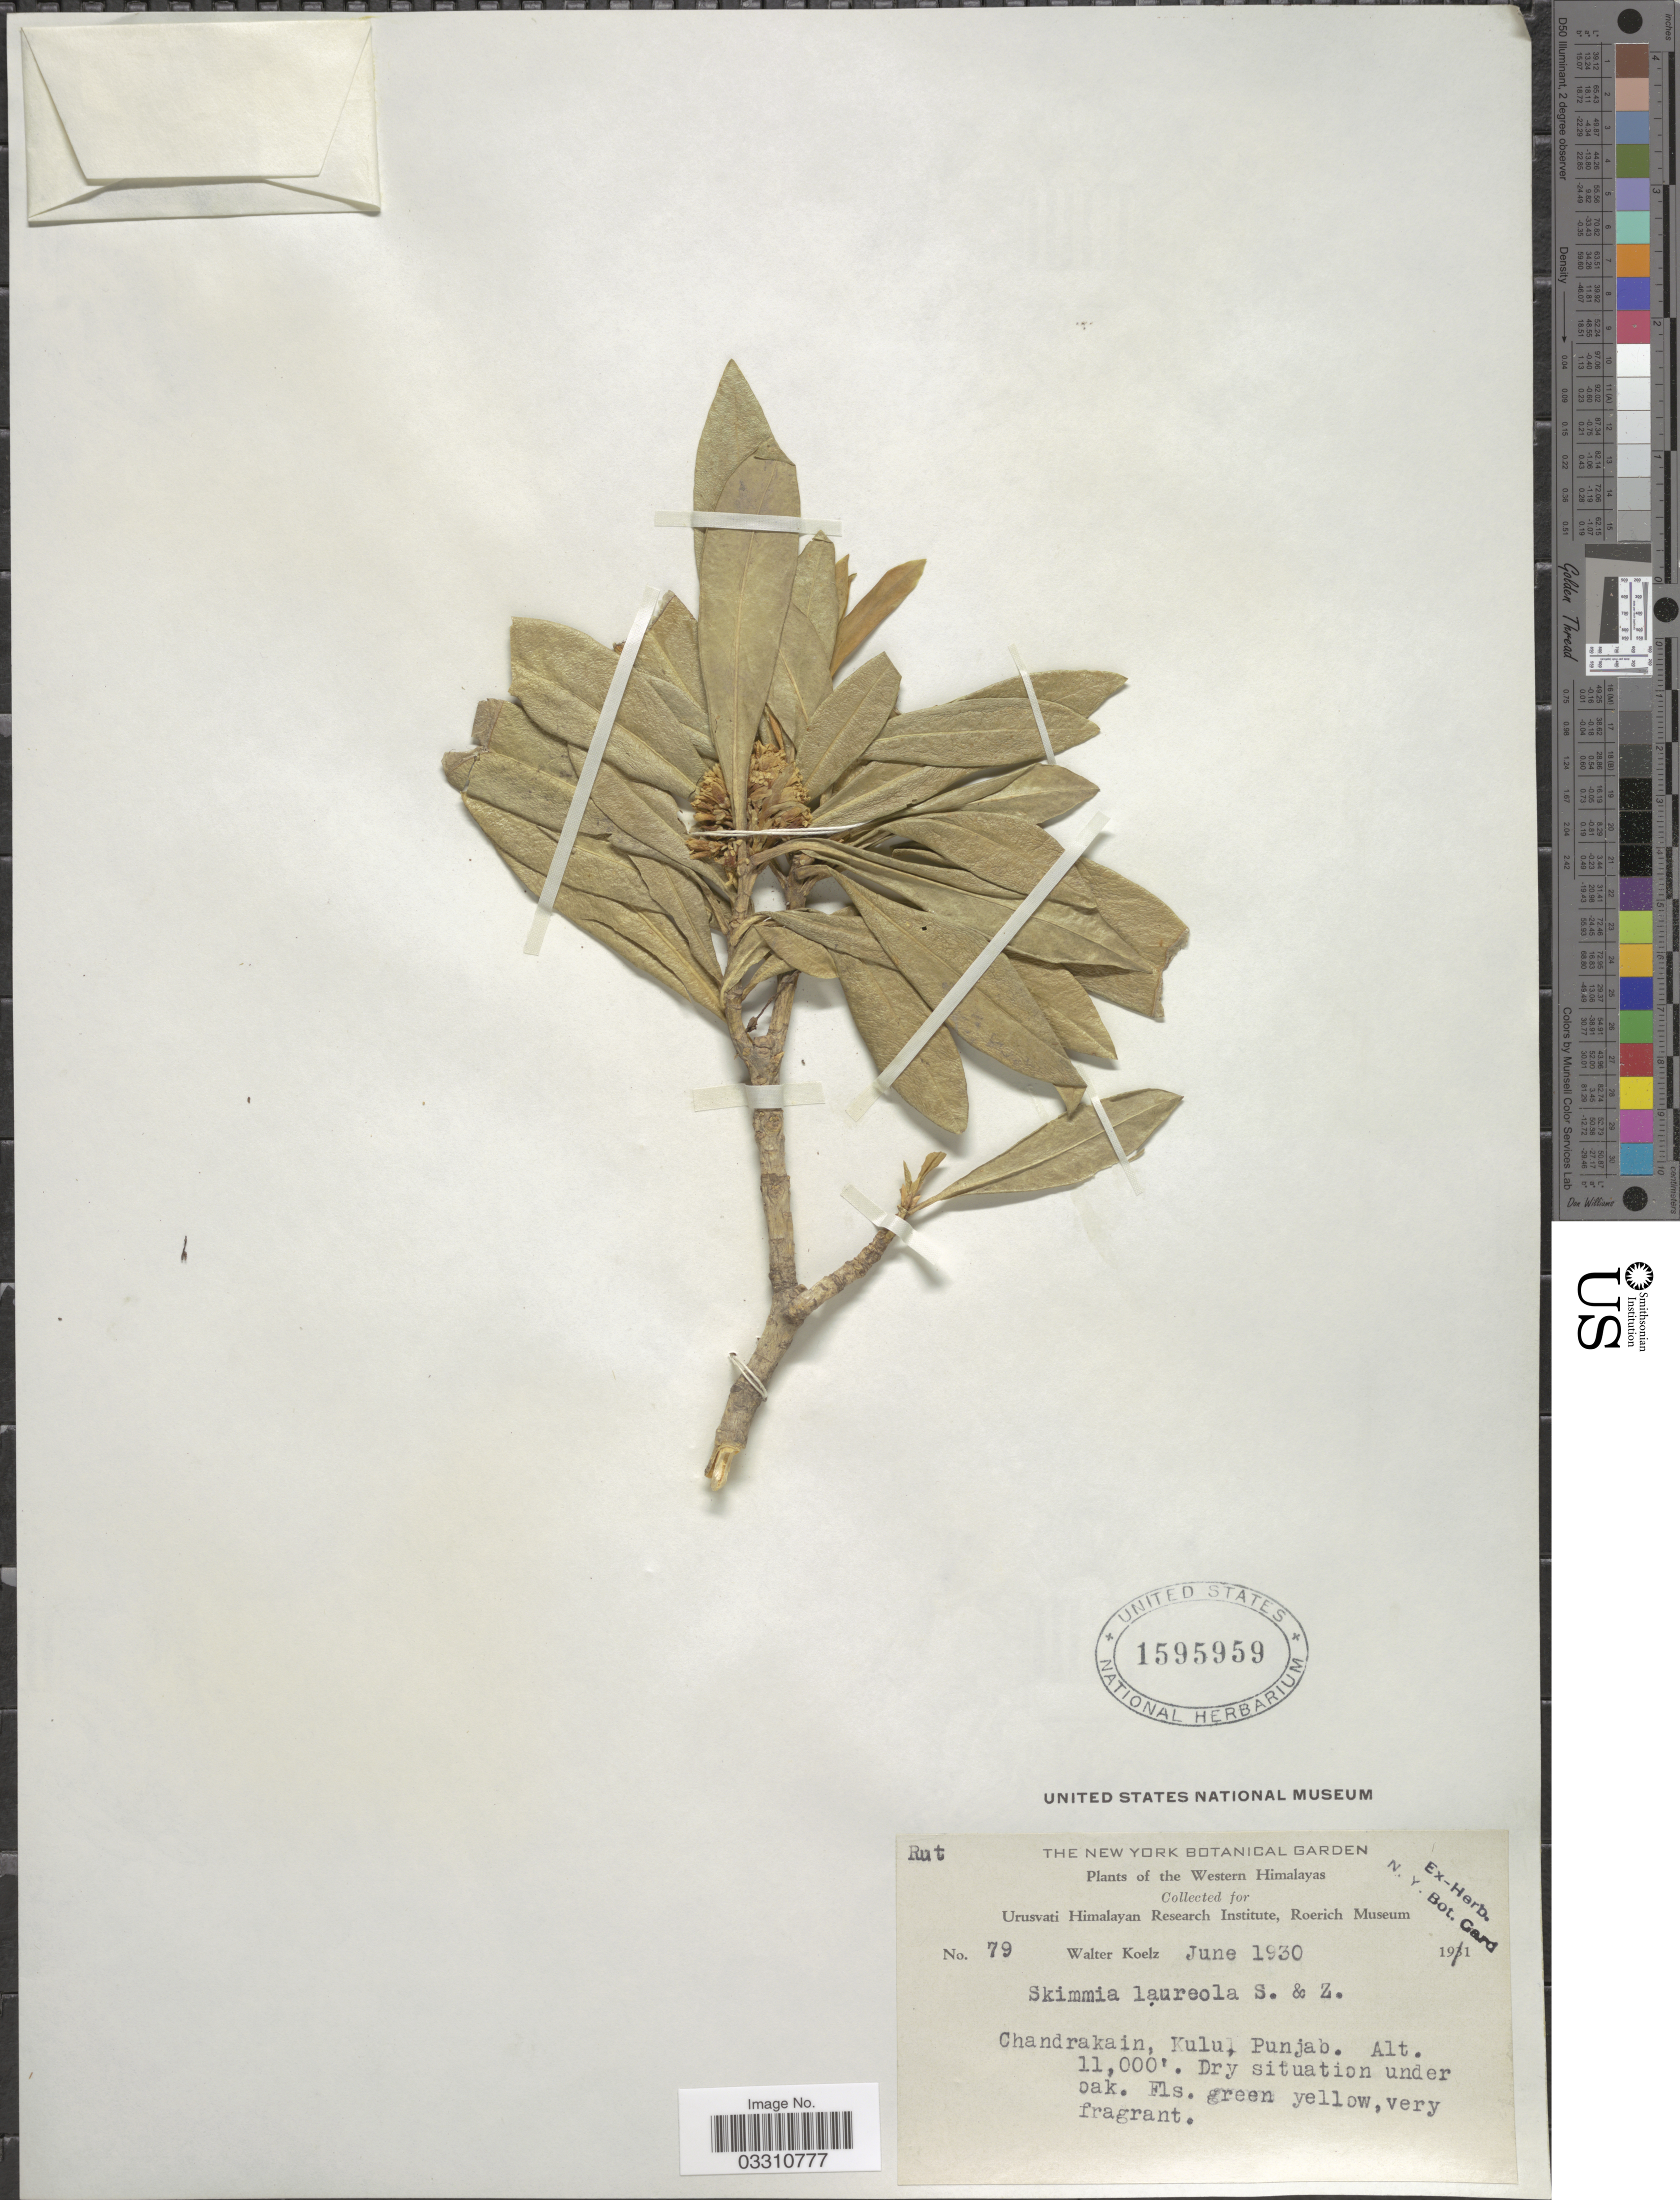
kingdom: Plantae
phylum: Tracheophyta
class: Magnoliopsida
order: Sapindales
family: Rutaceae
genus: Skimmia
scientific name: Skimmia laureola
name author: (DC.) Decne.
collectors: W. N. Koelz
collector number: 79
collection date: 1930-06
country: India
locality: Western Himalayas, Chandrakain, Kulu.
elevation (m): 3353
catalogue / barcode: US 1595959